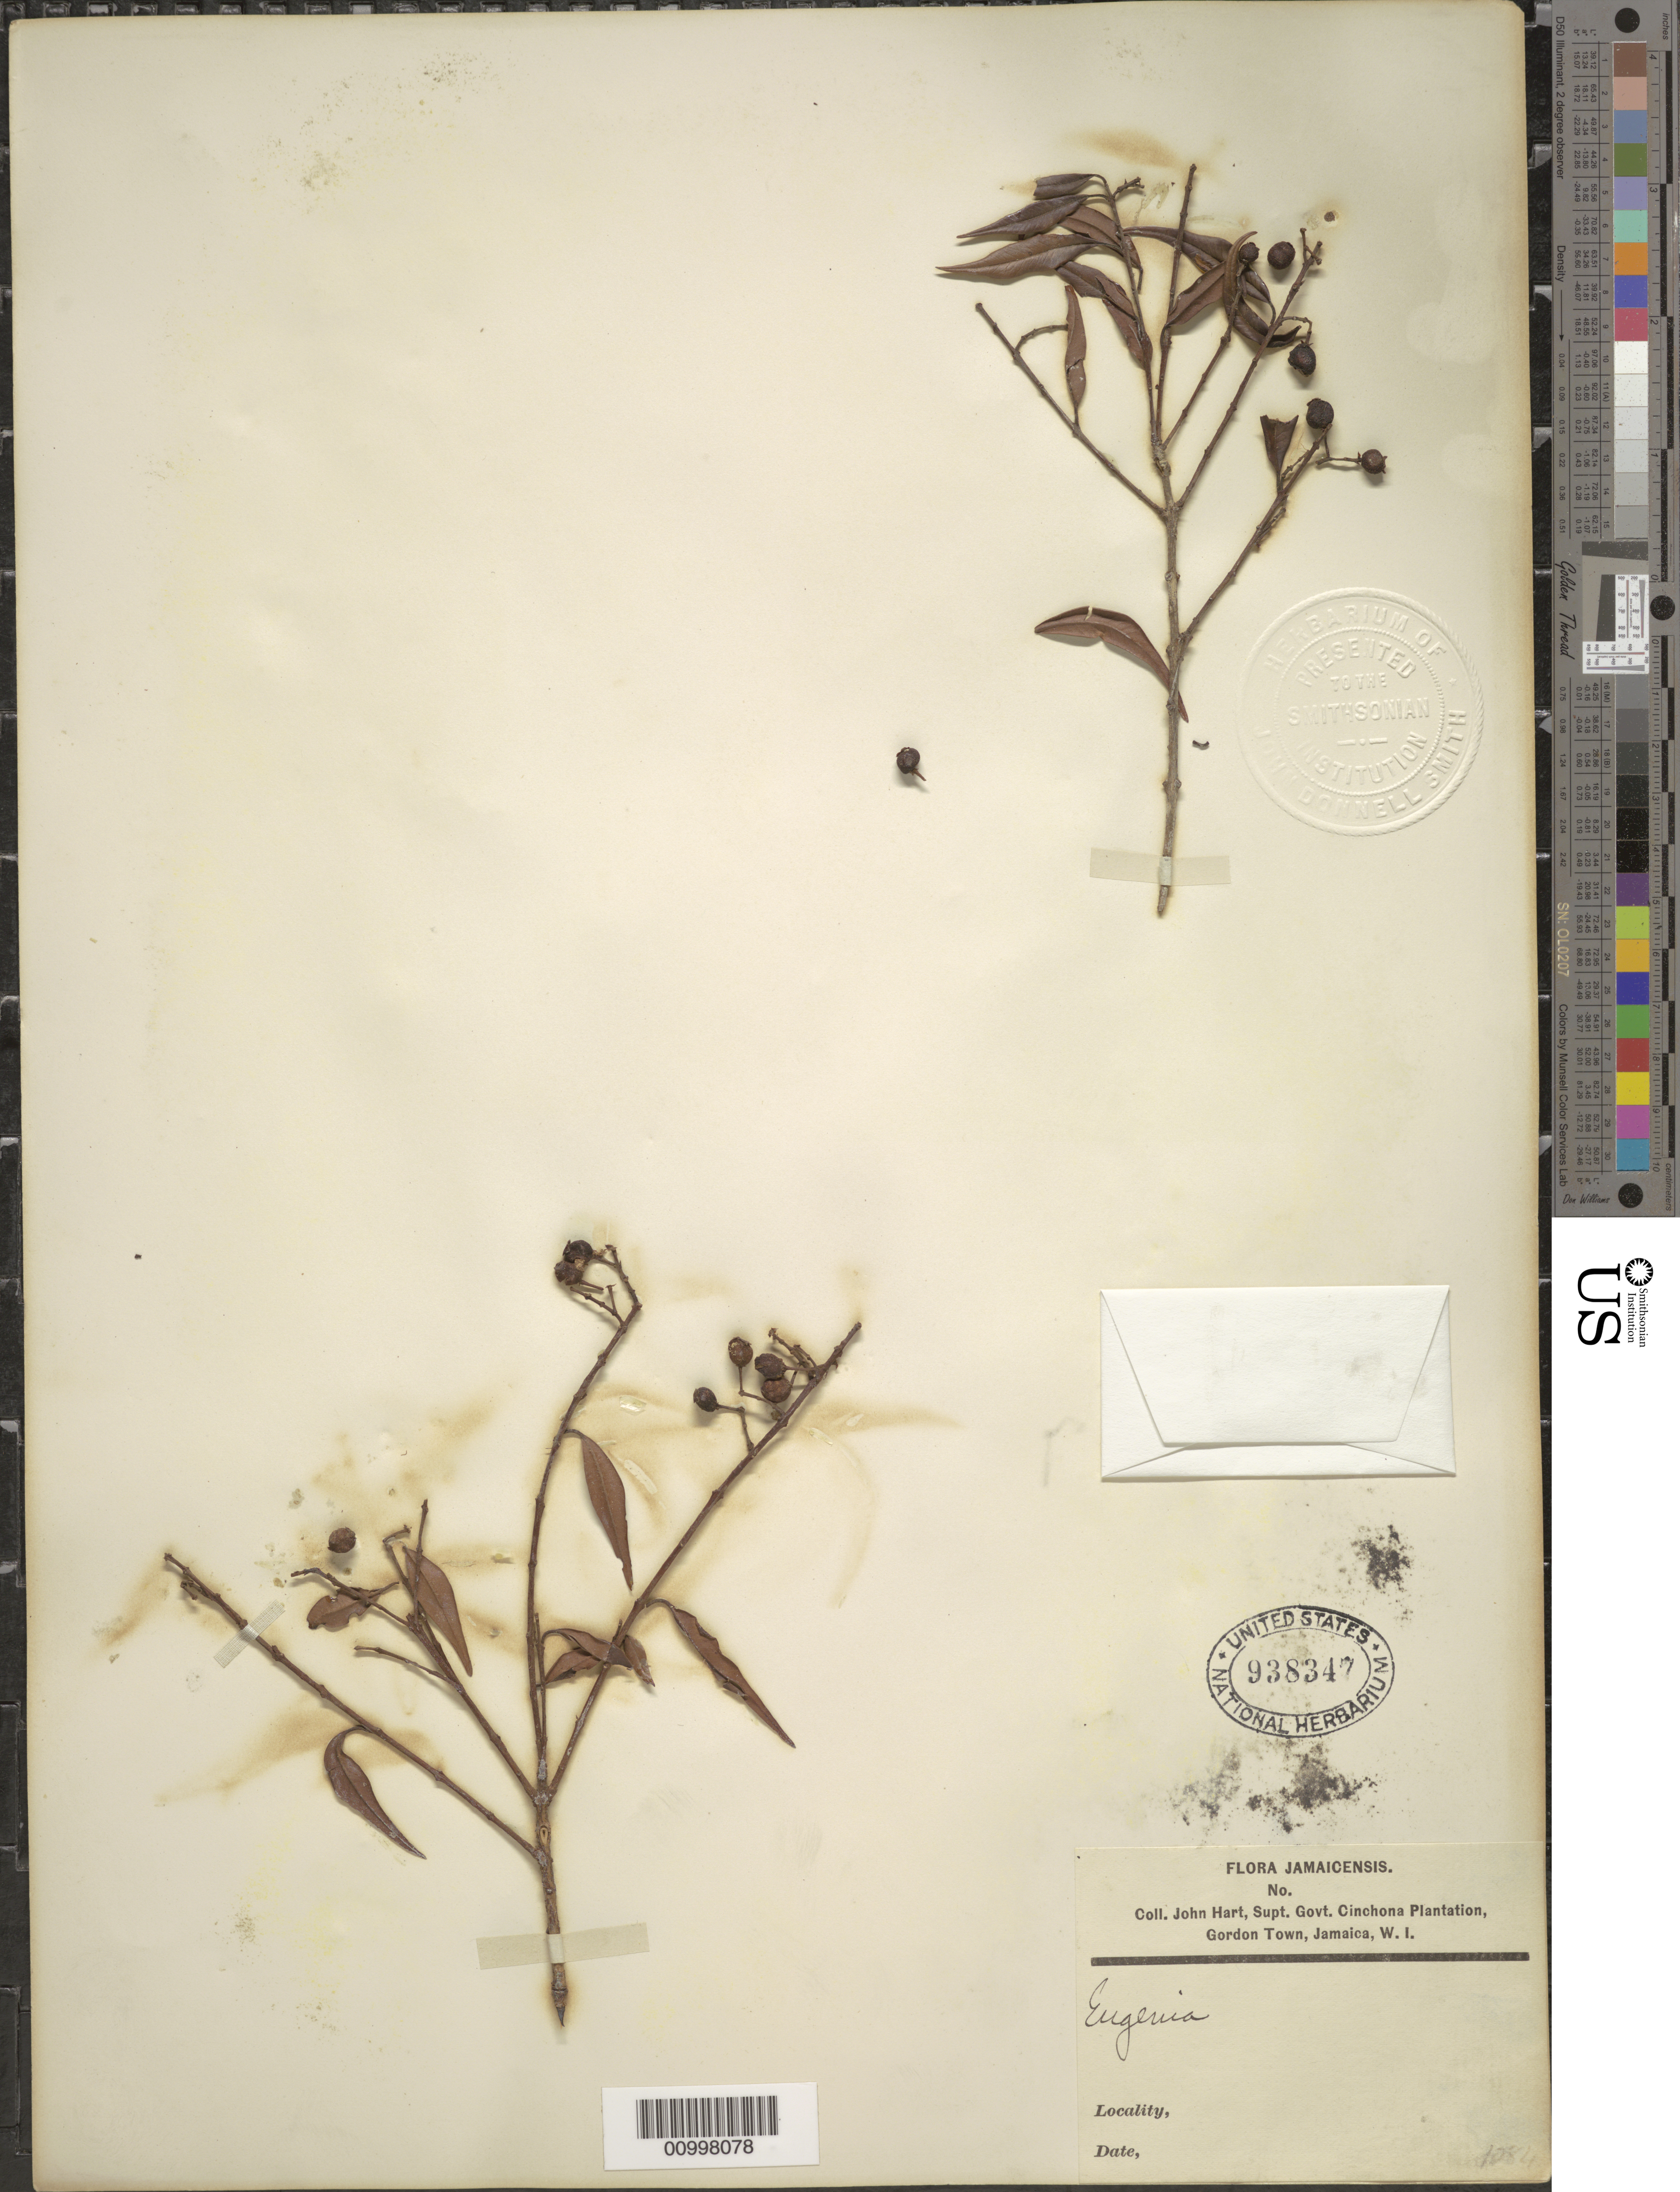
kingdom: Plantae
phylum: Tracheophyta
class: Magnoliopsida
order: Myrtales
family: Myrtaceae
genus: Eugenia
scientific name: Eugenia sp.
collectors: J. Hart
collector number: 1084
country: Jamaica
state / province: Saint Andrew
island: Jamaica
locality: Govt. Cinchona Plantation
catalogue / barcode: US 938347